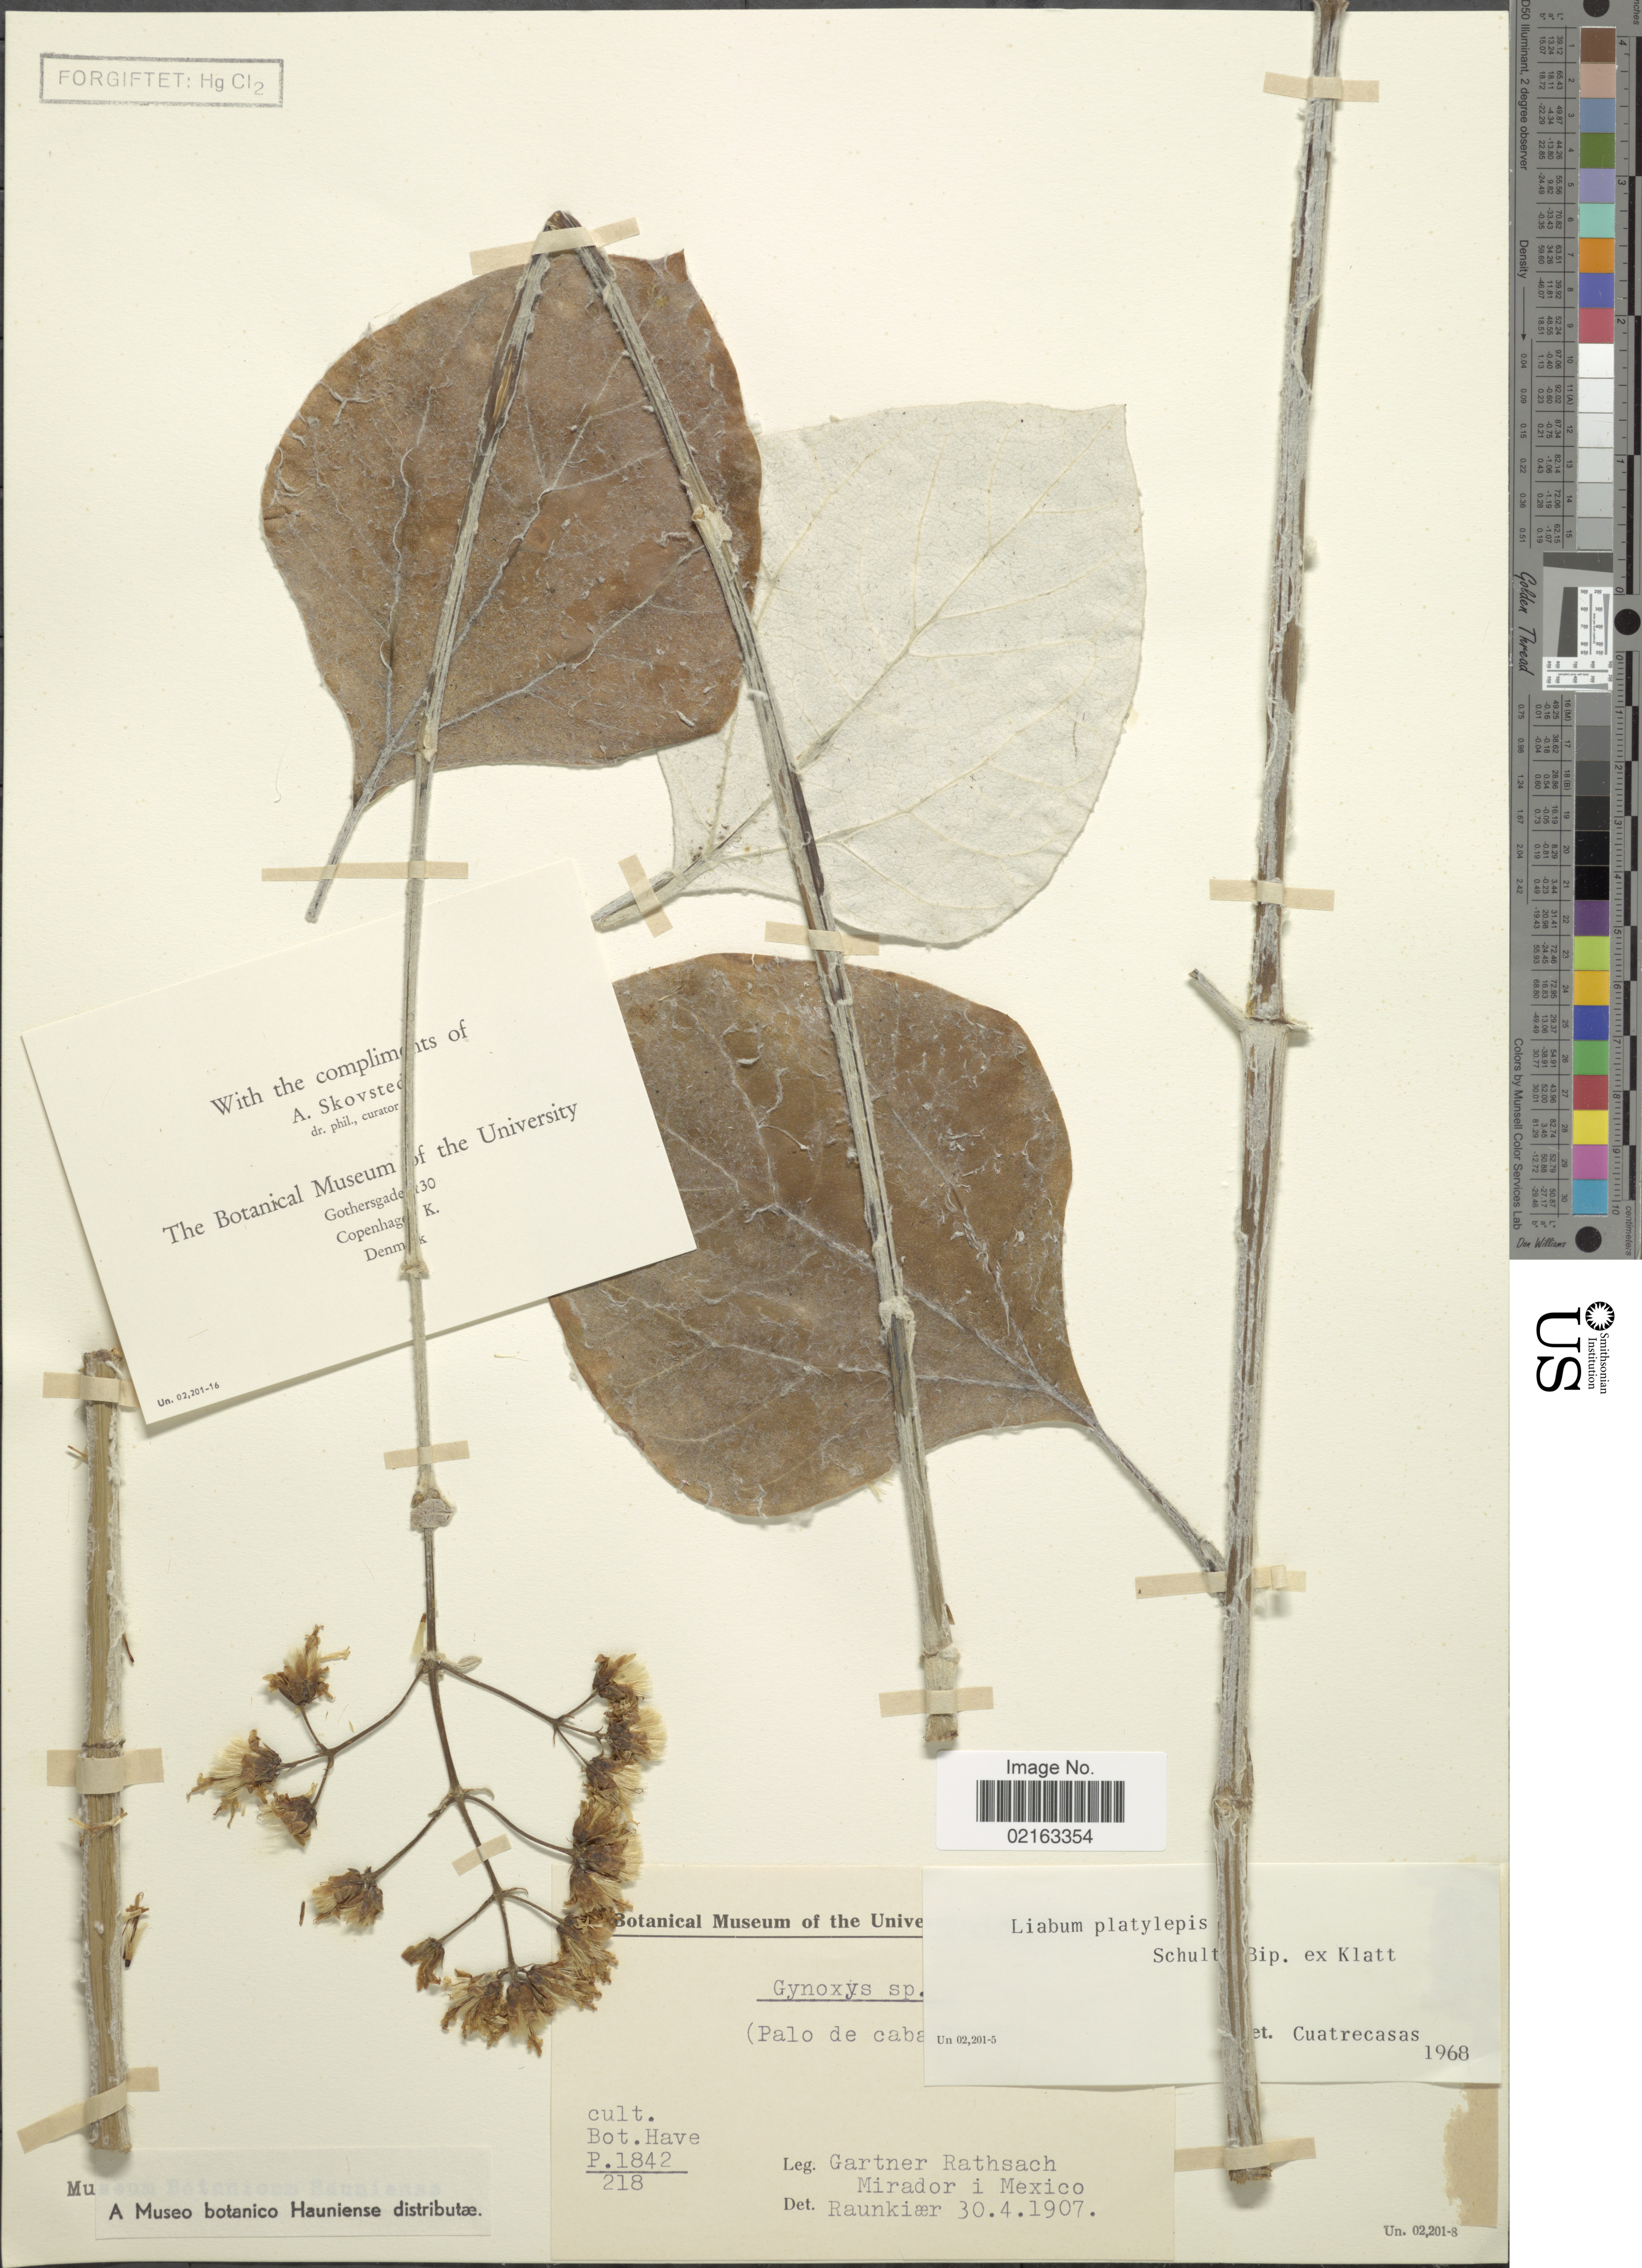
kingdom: Plantae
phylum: Tracheophyta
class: Magnoliopsida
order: Asterales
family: Asteraceae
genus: Sinclairia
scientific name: Sinclairia platylepis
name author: Sch. Bip.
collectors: R. Gartner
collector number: P1842/218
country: Mexico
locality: Mirador i Mexico